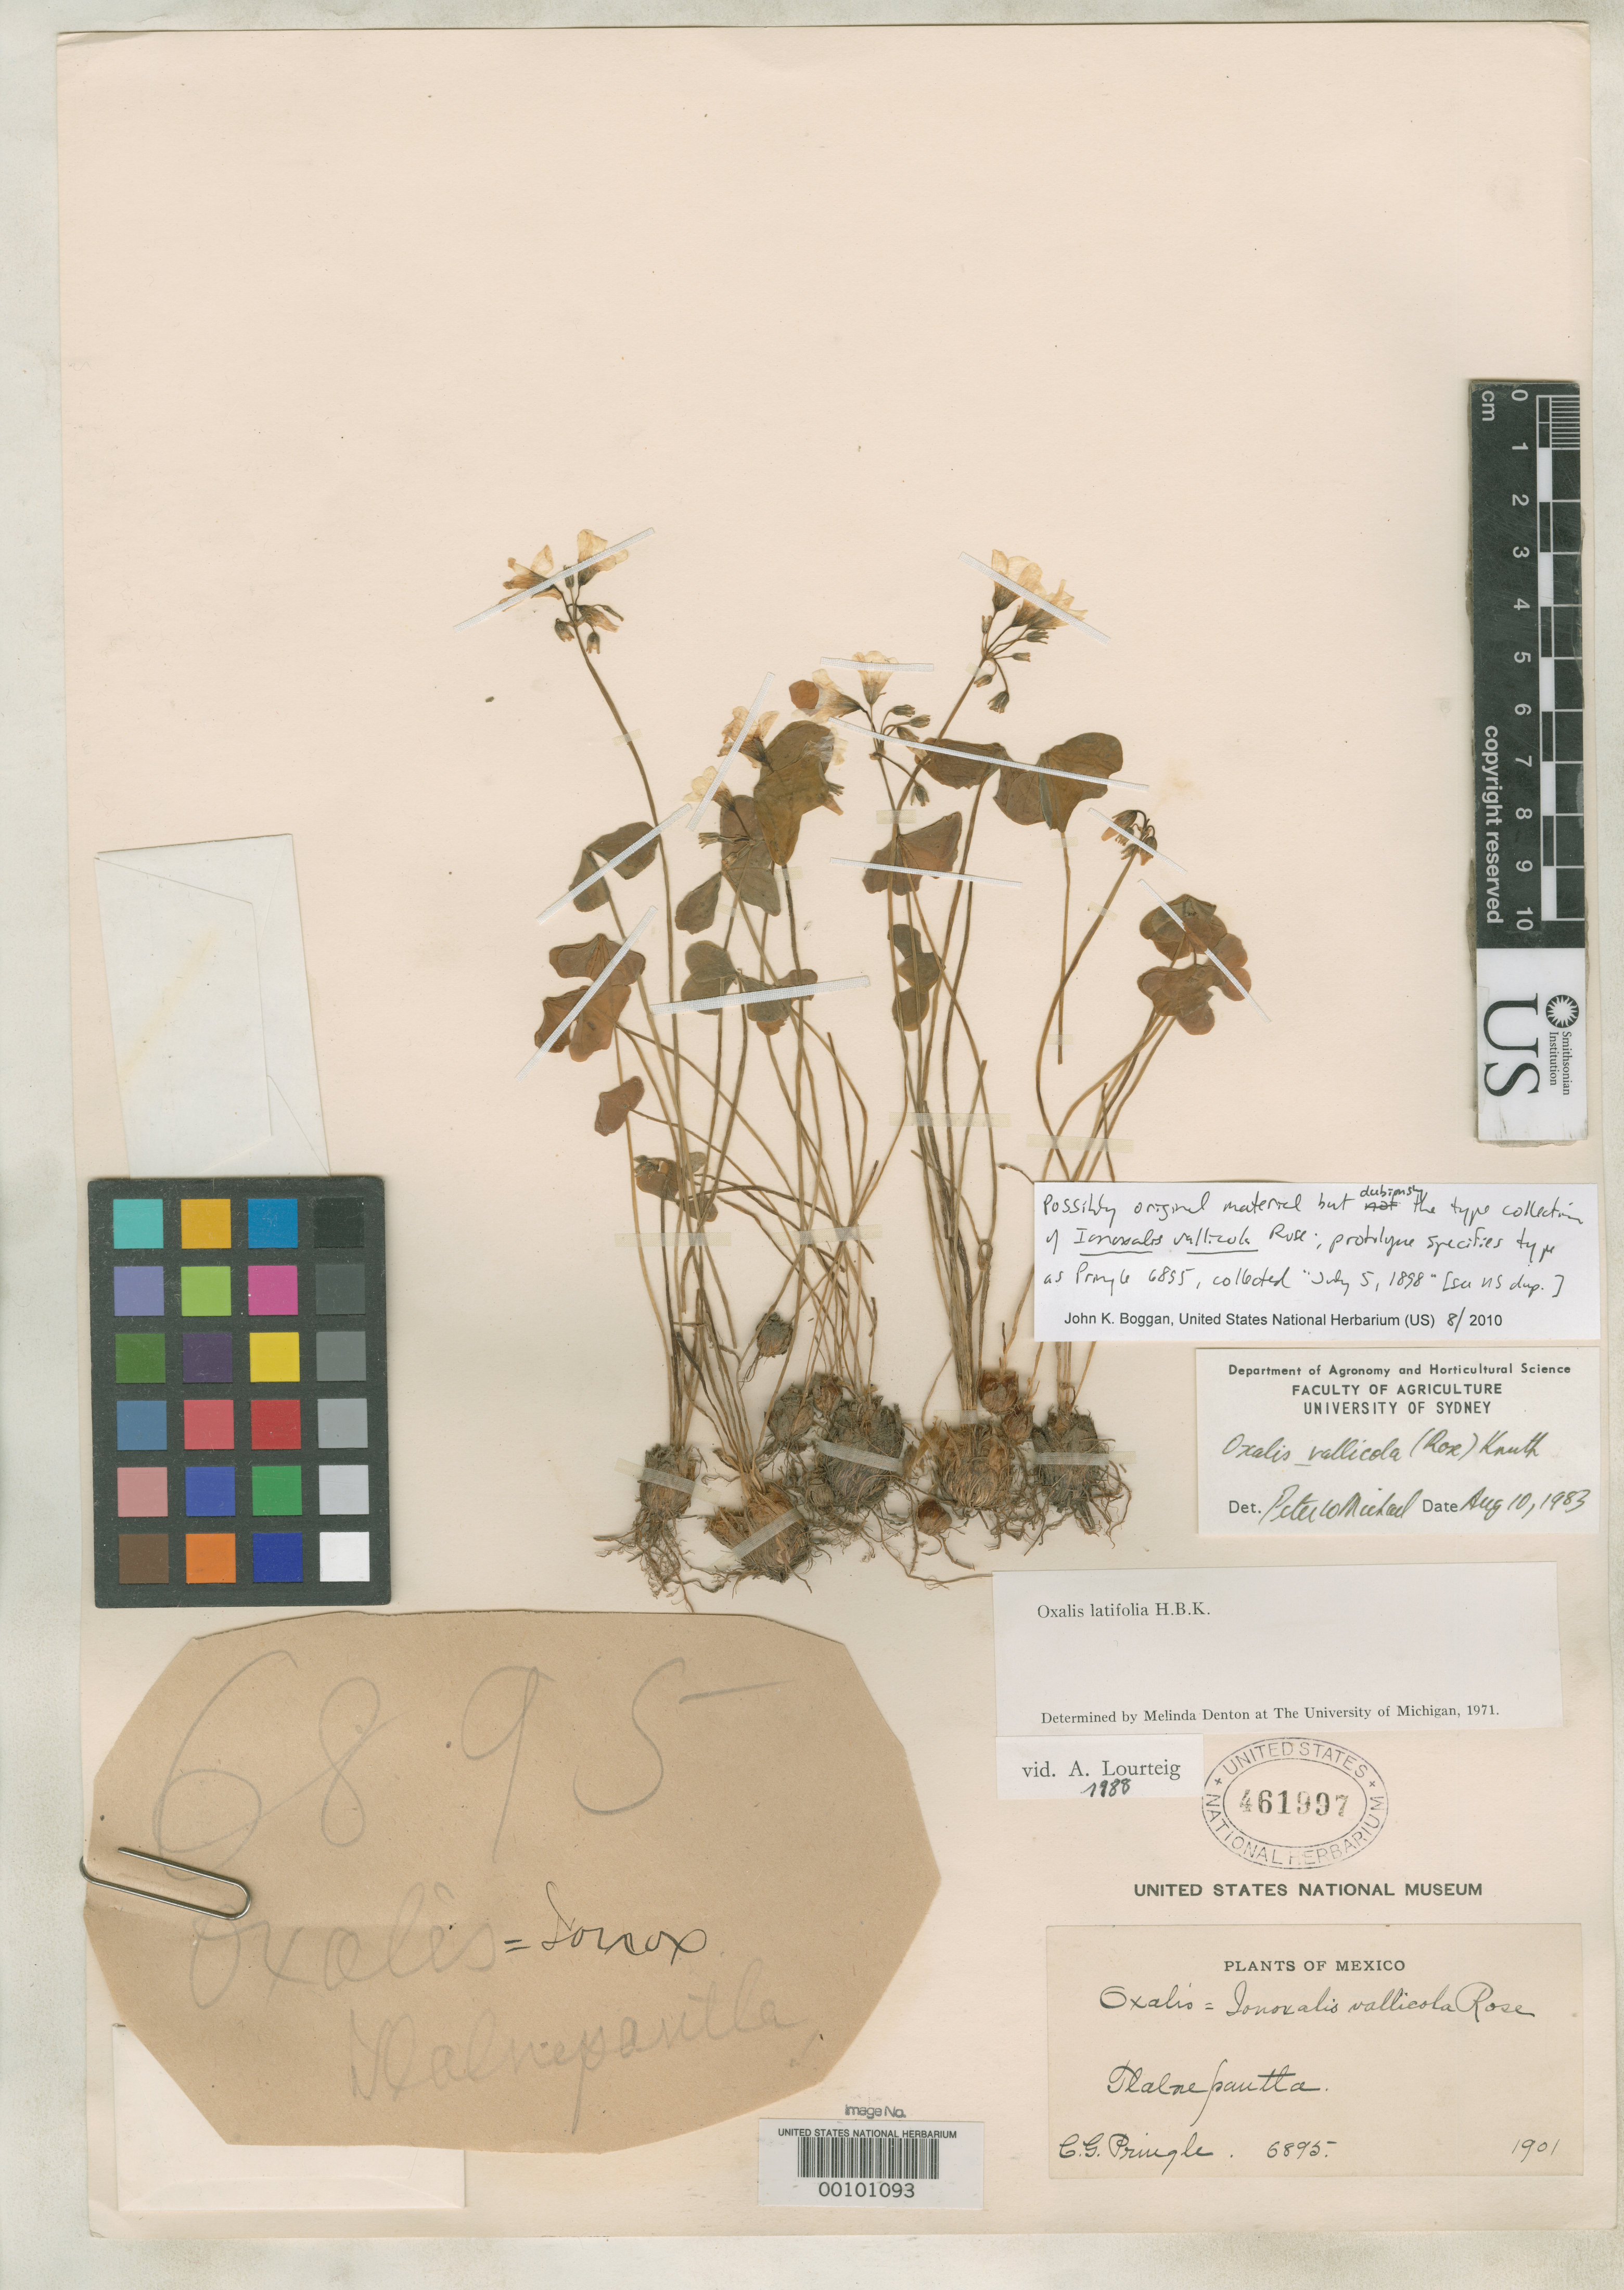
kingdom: Plantae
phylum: Tracheophyta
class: Magnoliopsida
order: Oxalidales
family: Oxalidaceae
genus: Ionoxalis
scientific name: Ionoxalis vallicola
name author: Rose in Small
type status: Type Number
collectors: C. G. Pringle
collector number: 6895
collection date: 1901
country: Mexico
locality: Tlalnepantla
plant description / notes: Same collection number as type; possibly original material but apparently not the type; protologue cites collection date as July 5, 1898.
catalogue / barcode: US 461997